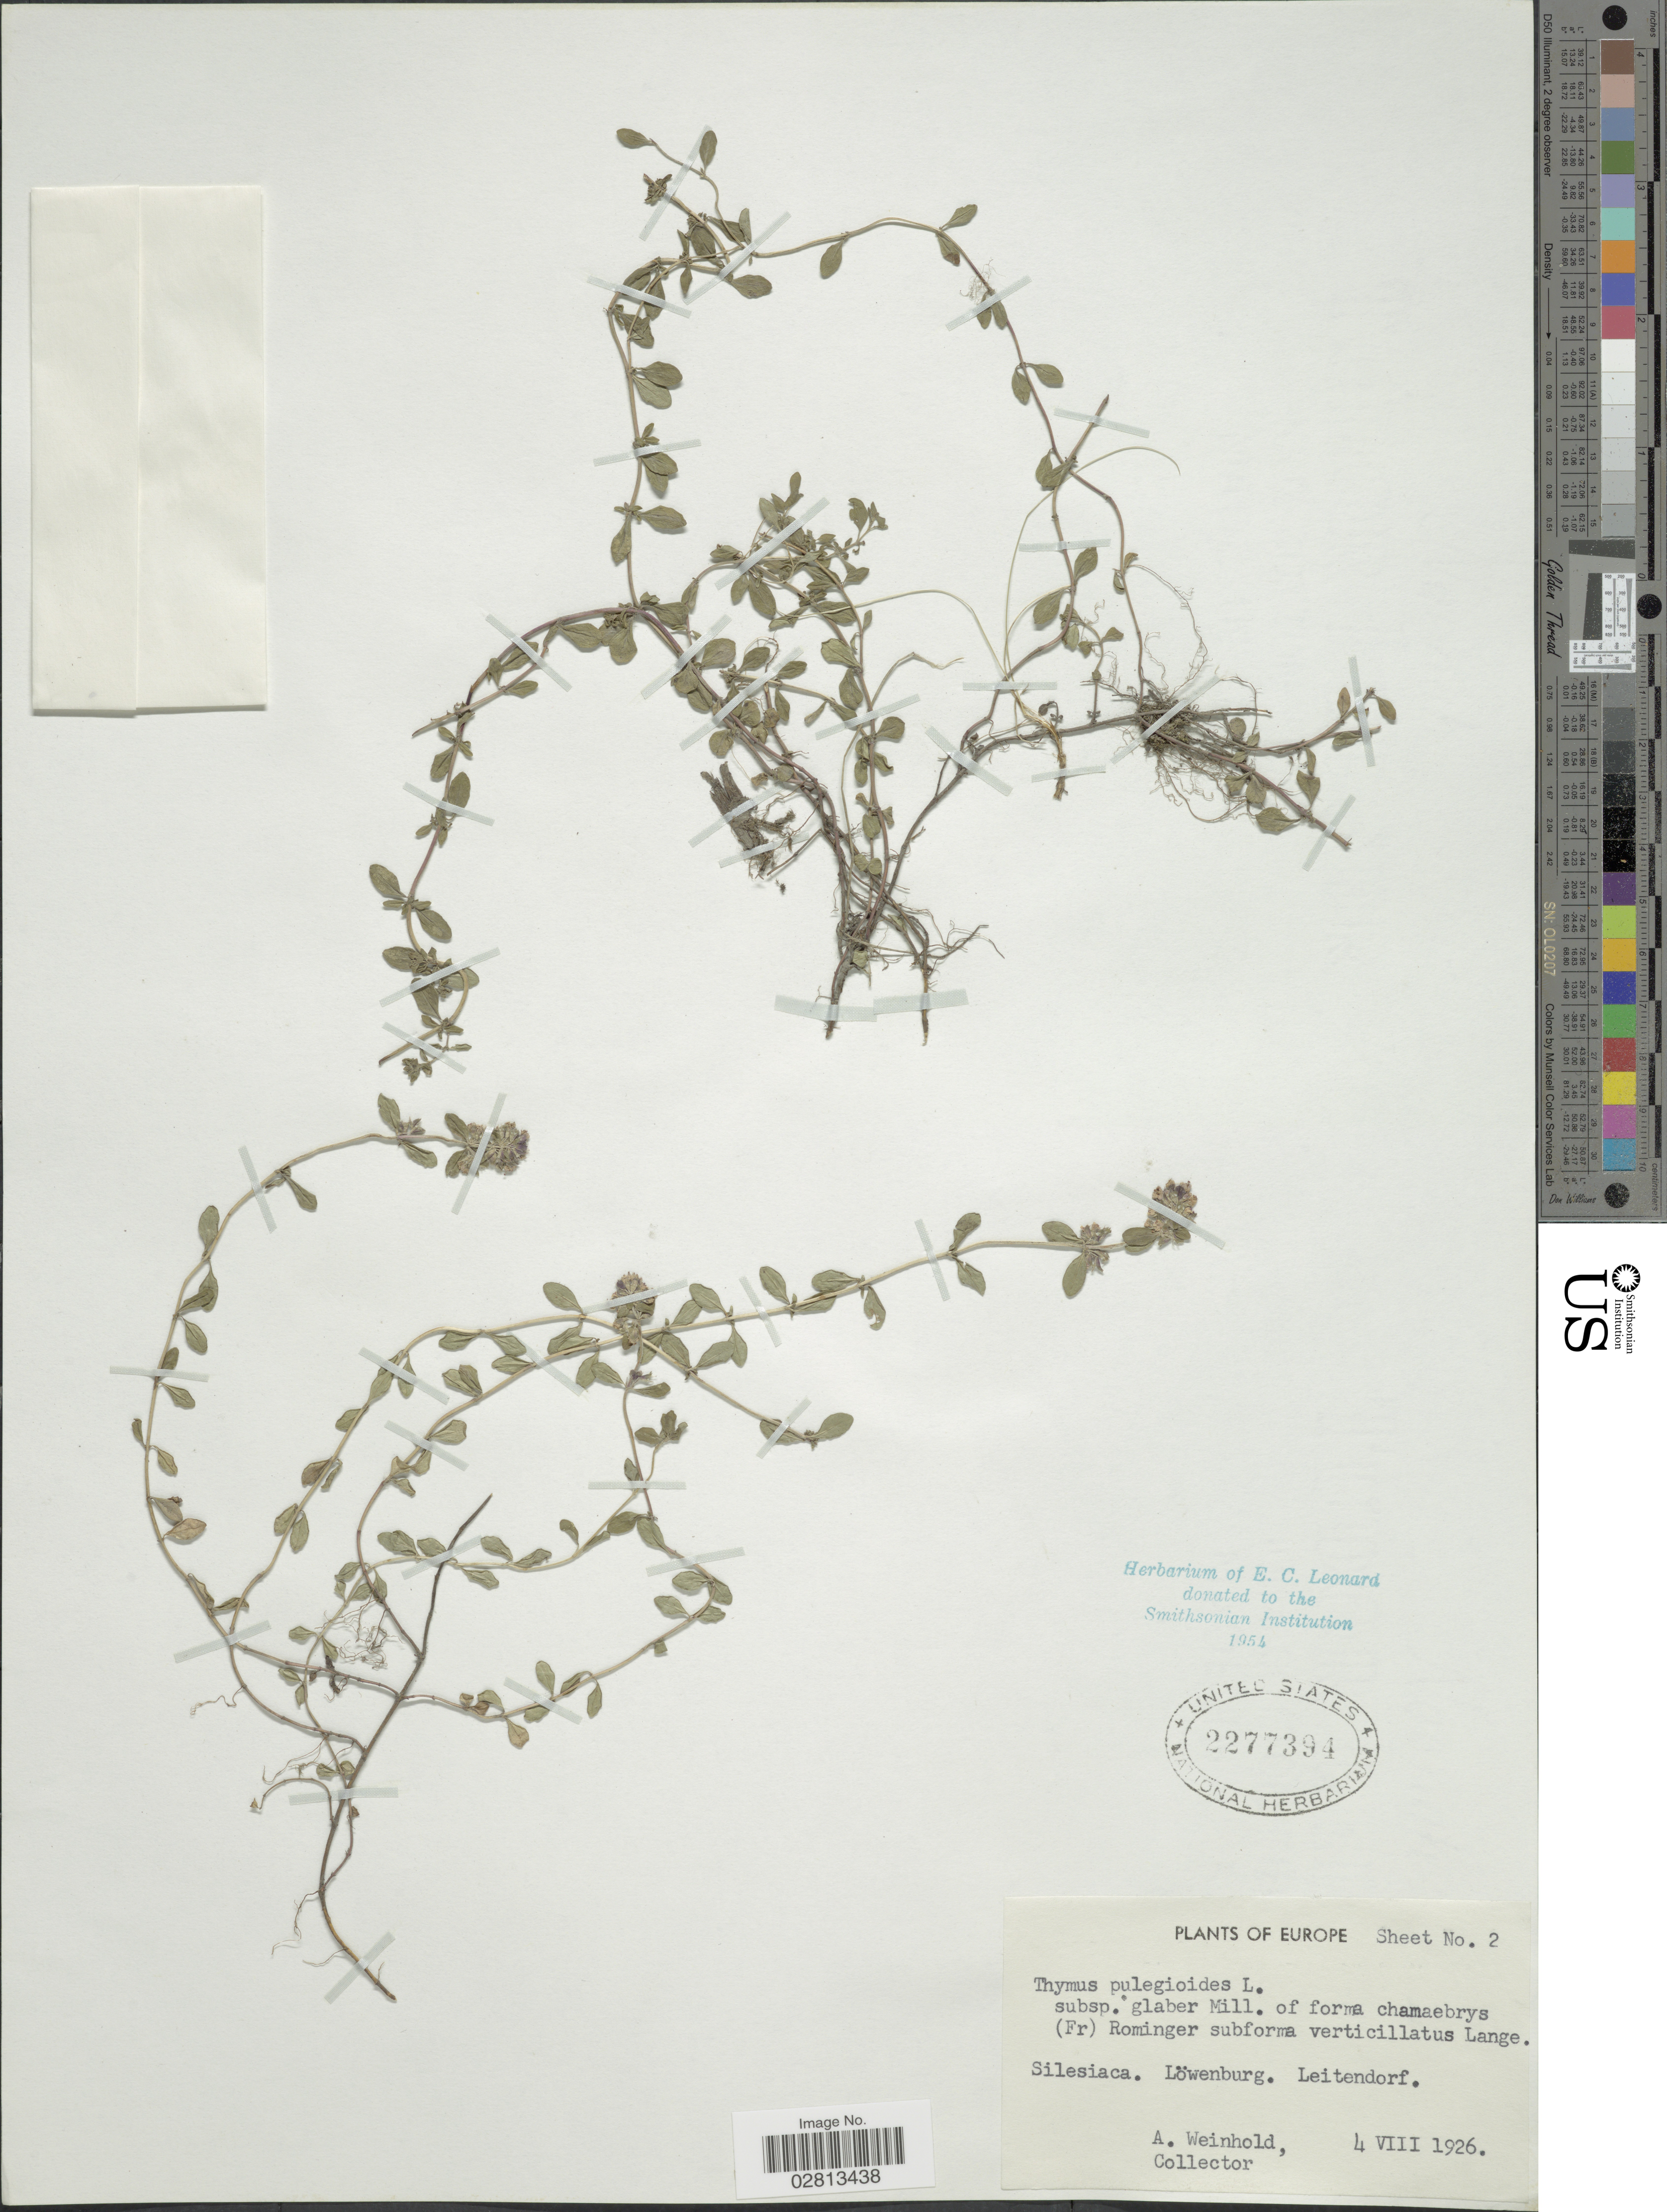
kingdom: Plantae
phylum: Tracheophyta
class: Magnoliopsida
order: Lamiales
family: Lamiaceae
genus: Thymus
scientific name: Thymus pulegioides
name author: L.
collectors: A. Weinhold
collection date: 1926-08-04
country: Germany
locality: Silesiaca. Löwenburg. Leitendorf.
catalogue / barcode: US 2277394